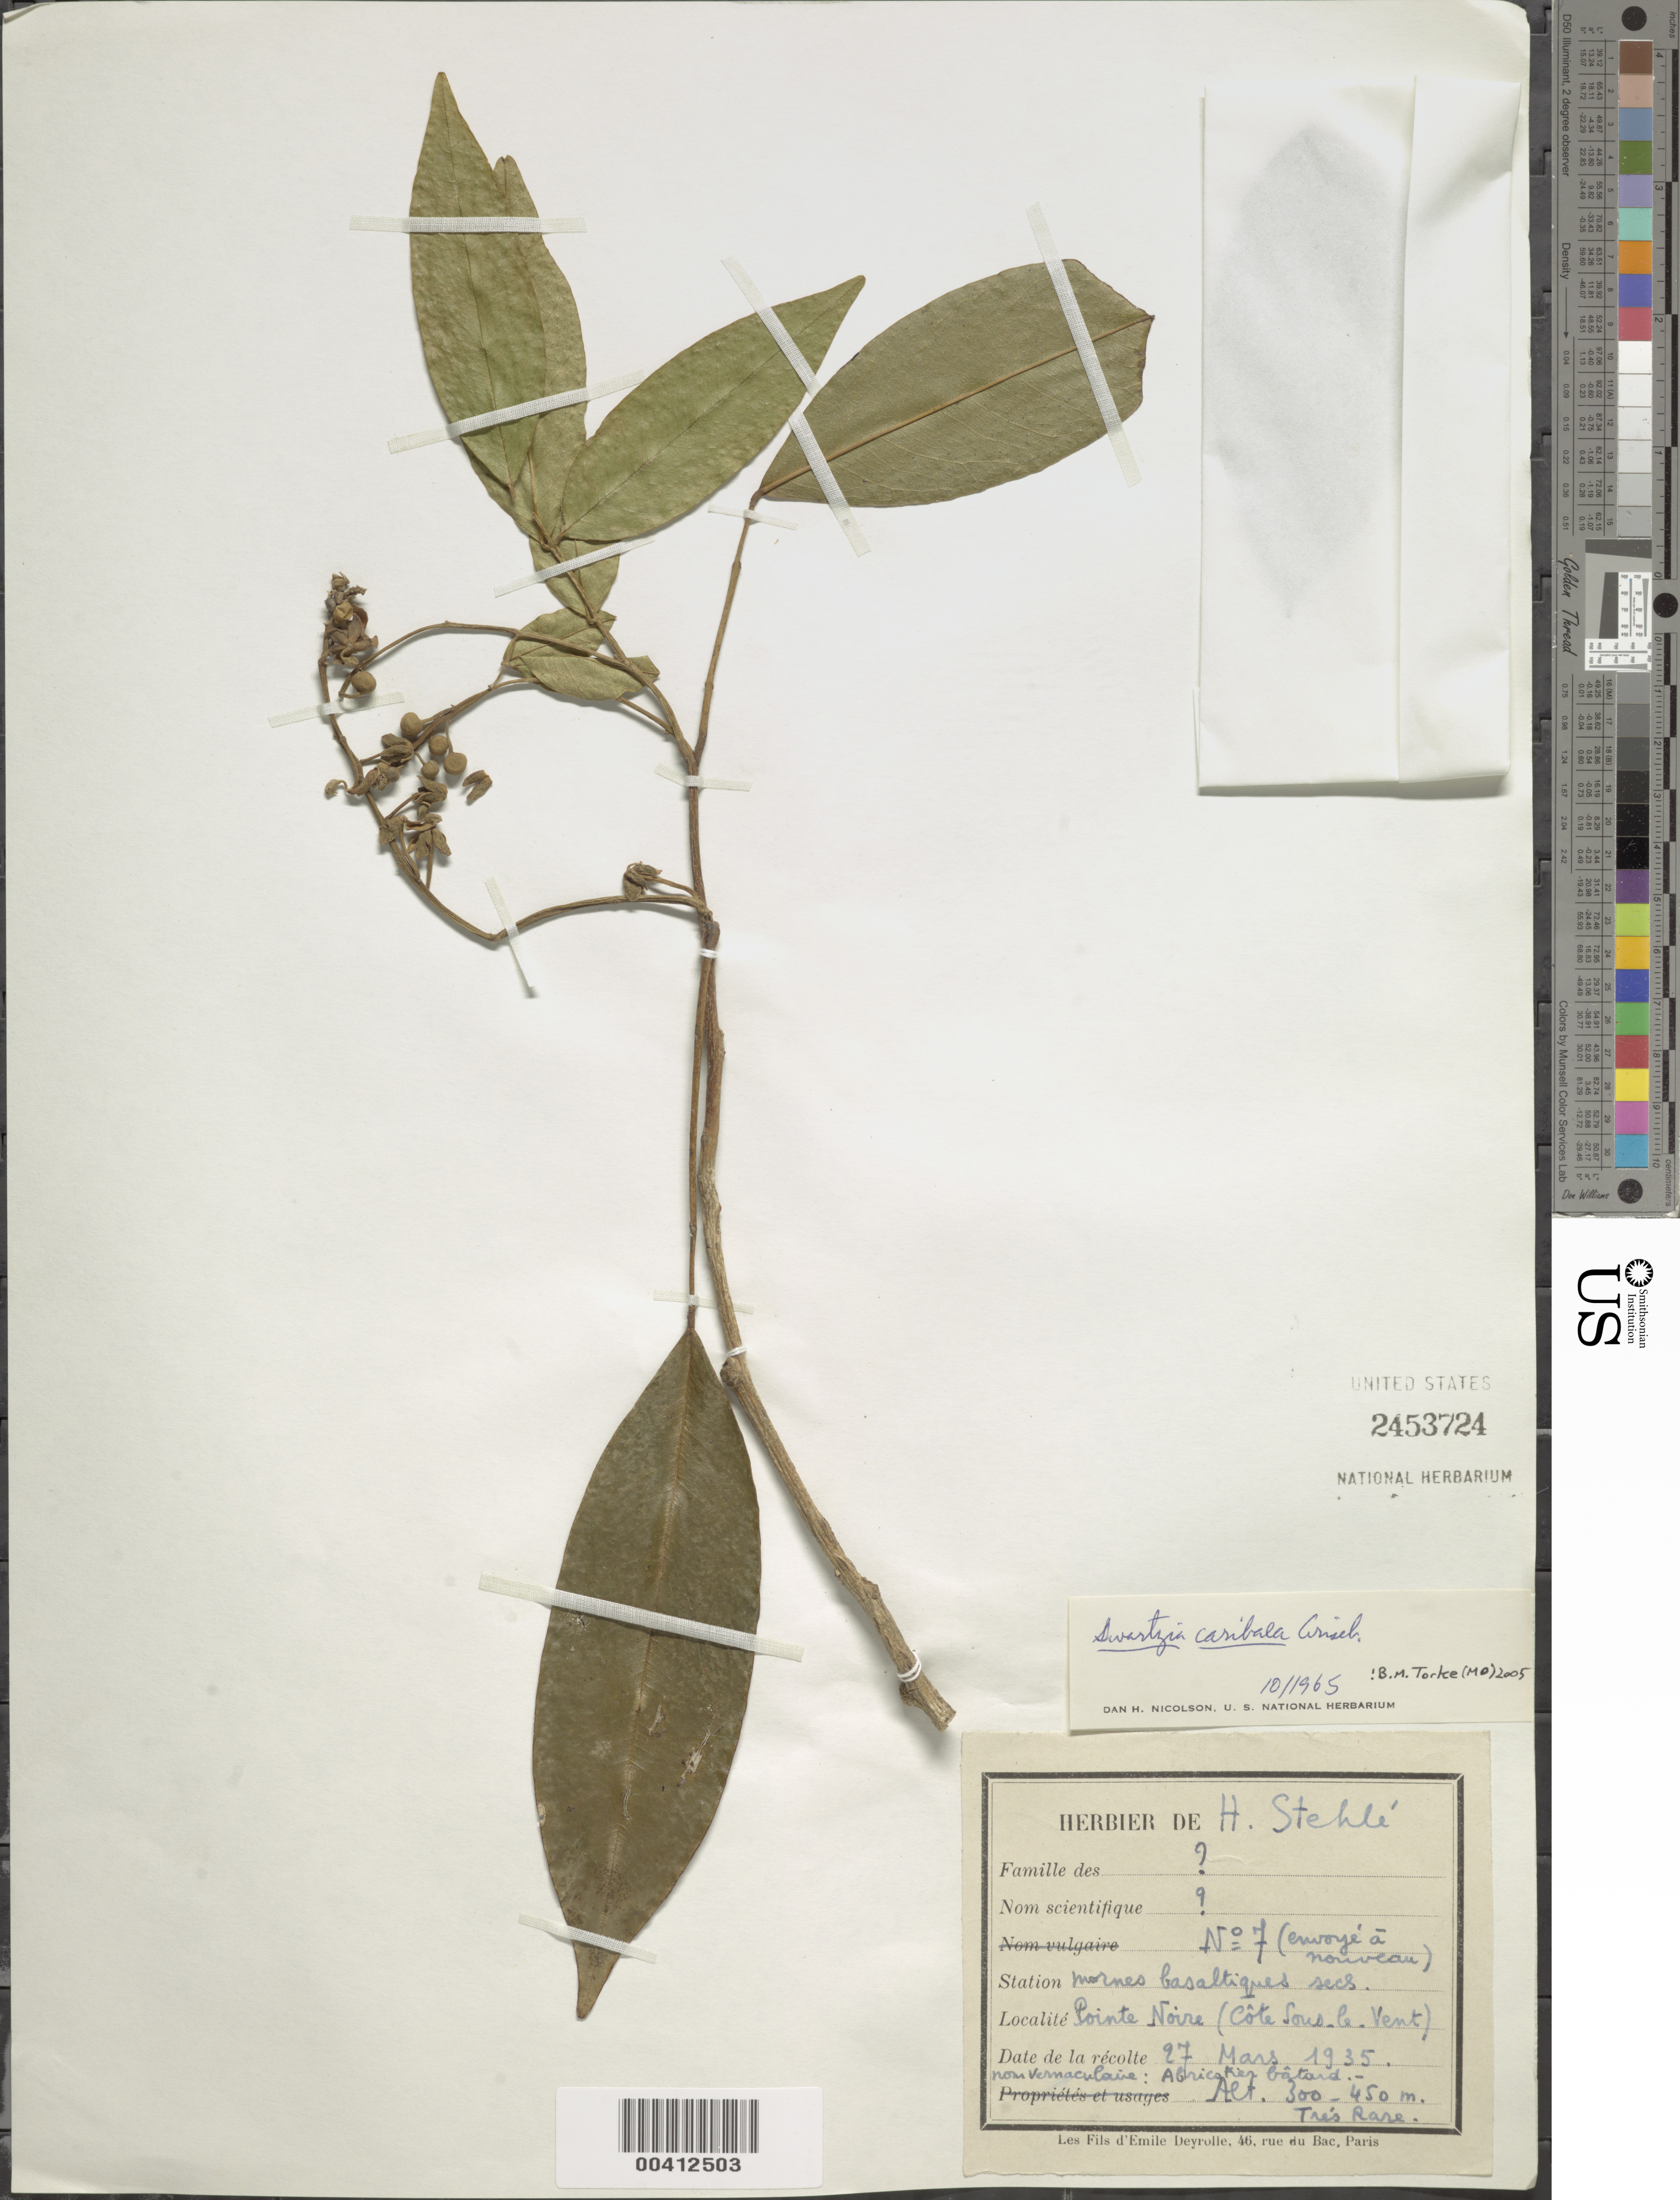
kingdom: Plantae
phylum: Tracheophyta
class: Magnoliopsida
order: Fabales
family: Fabaceae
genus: Swartzia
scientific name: Swartzia caribaea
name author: Griseb.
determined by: Nicolson, Dan H.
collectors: H. Stehlé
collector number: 7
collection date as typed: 27 Mar 1935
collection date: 1935-03-27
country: Guadeloupe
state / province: Basse-terre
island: Basse Terre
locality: Pointe noire (cote sous le vent)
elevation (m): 300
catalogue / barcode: US 2453724